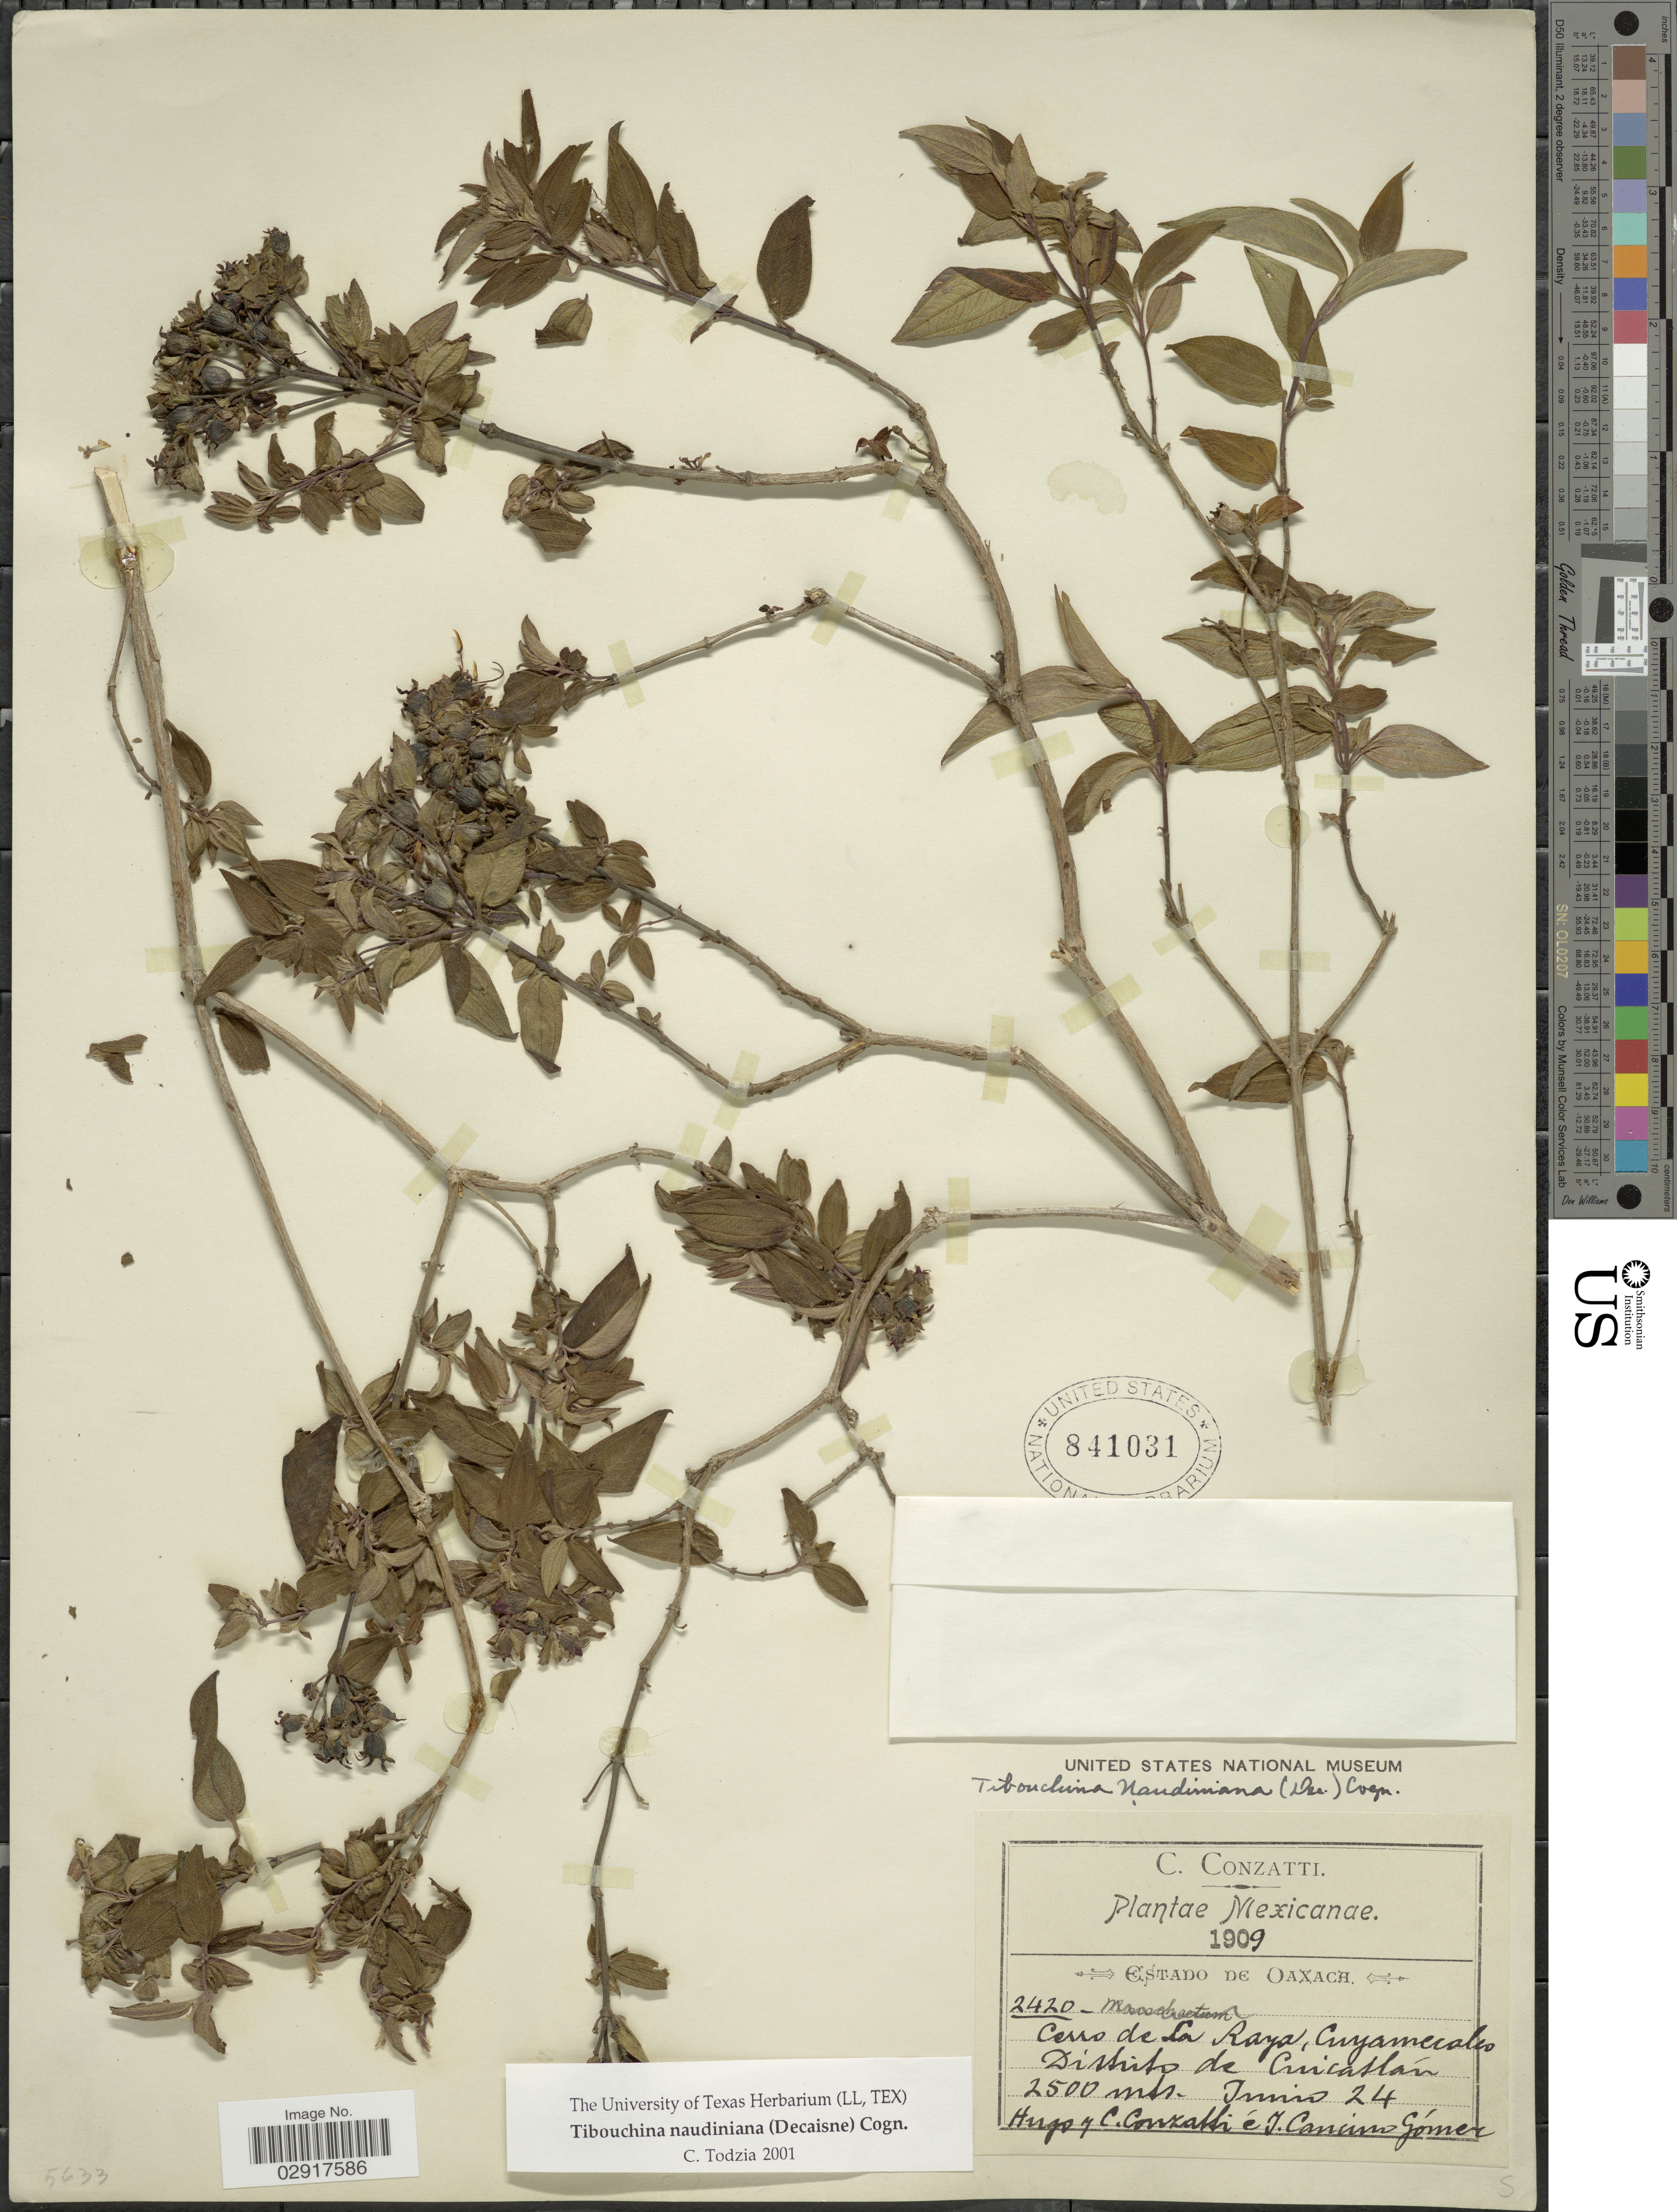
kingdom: Plantae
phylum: Tracheophyta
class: Magnoliopsida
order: Myrtales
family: Melastomataceae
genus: Chaetogastra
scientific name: Chaetogastra naudiniana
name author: Decne.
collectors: H. Conzatti, C. Conzatti & J. Gomez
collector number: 2420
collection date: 1909-06-24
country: Mexico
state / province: Oaxaca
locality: Cerro de La Raya, Cuyamecalco. Distrito de Cuicatlán.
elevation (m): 2500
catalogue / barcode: US 841031